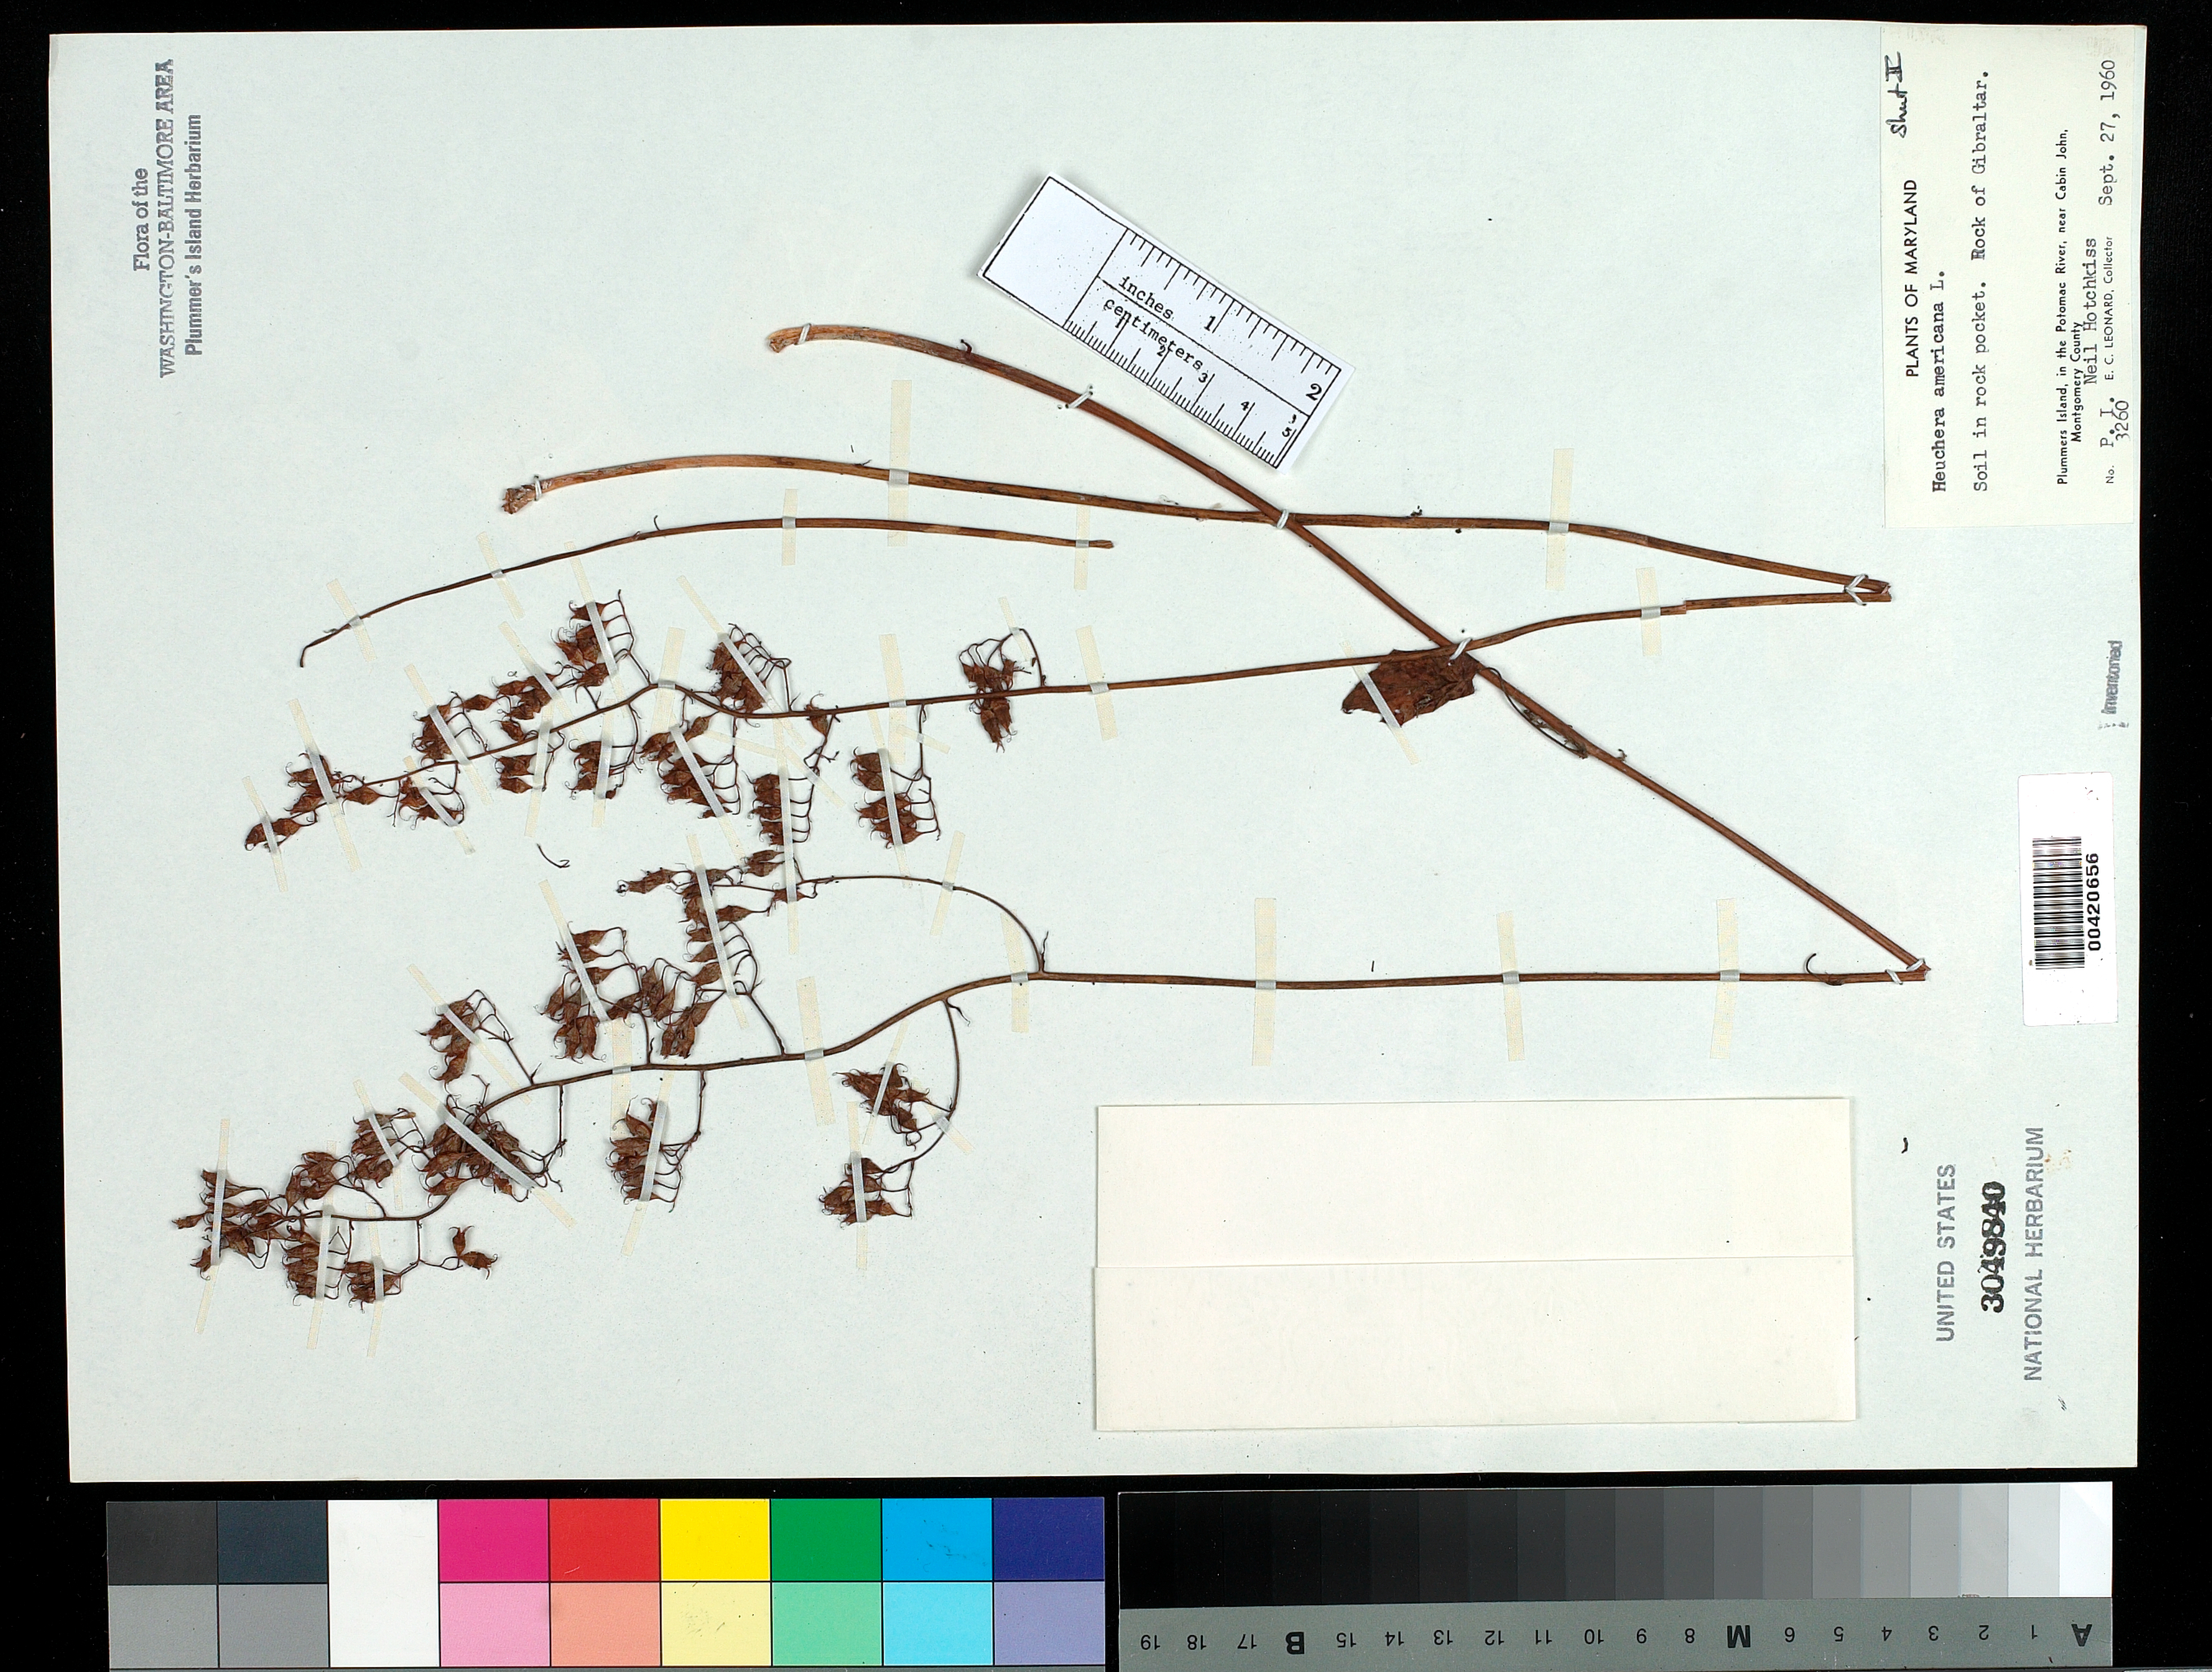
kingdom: Plantae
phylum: Tracheophyta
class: Magnoliopsida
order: Saxifragales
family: Saxifragaceae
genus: Heuchera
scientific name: Heuchera americana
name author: L.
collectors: E. C. Leonard & N. Hotchkiss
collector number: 3260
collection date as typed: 27 Sep 1960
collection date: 1960-09-27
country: United States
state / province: Maryland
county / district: Montgomery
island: Plummers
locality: Plummer's Island; Rock of Gibraltar C. & O. Canal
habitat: Soil in rock pocket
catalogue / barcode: US 3049840